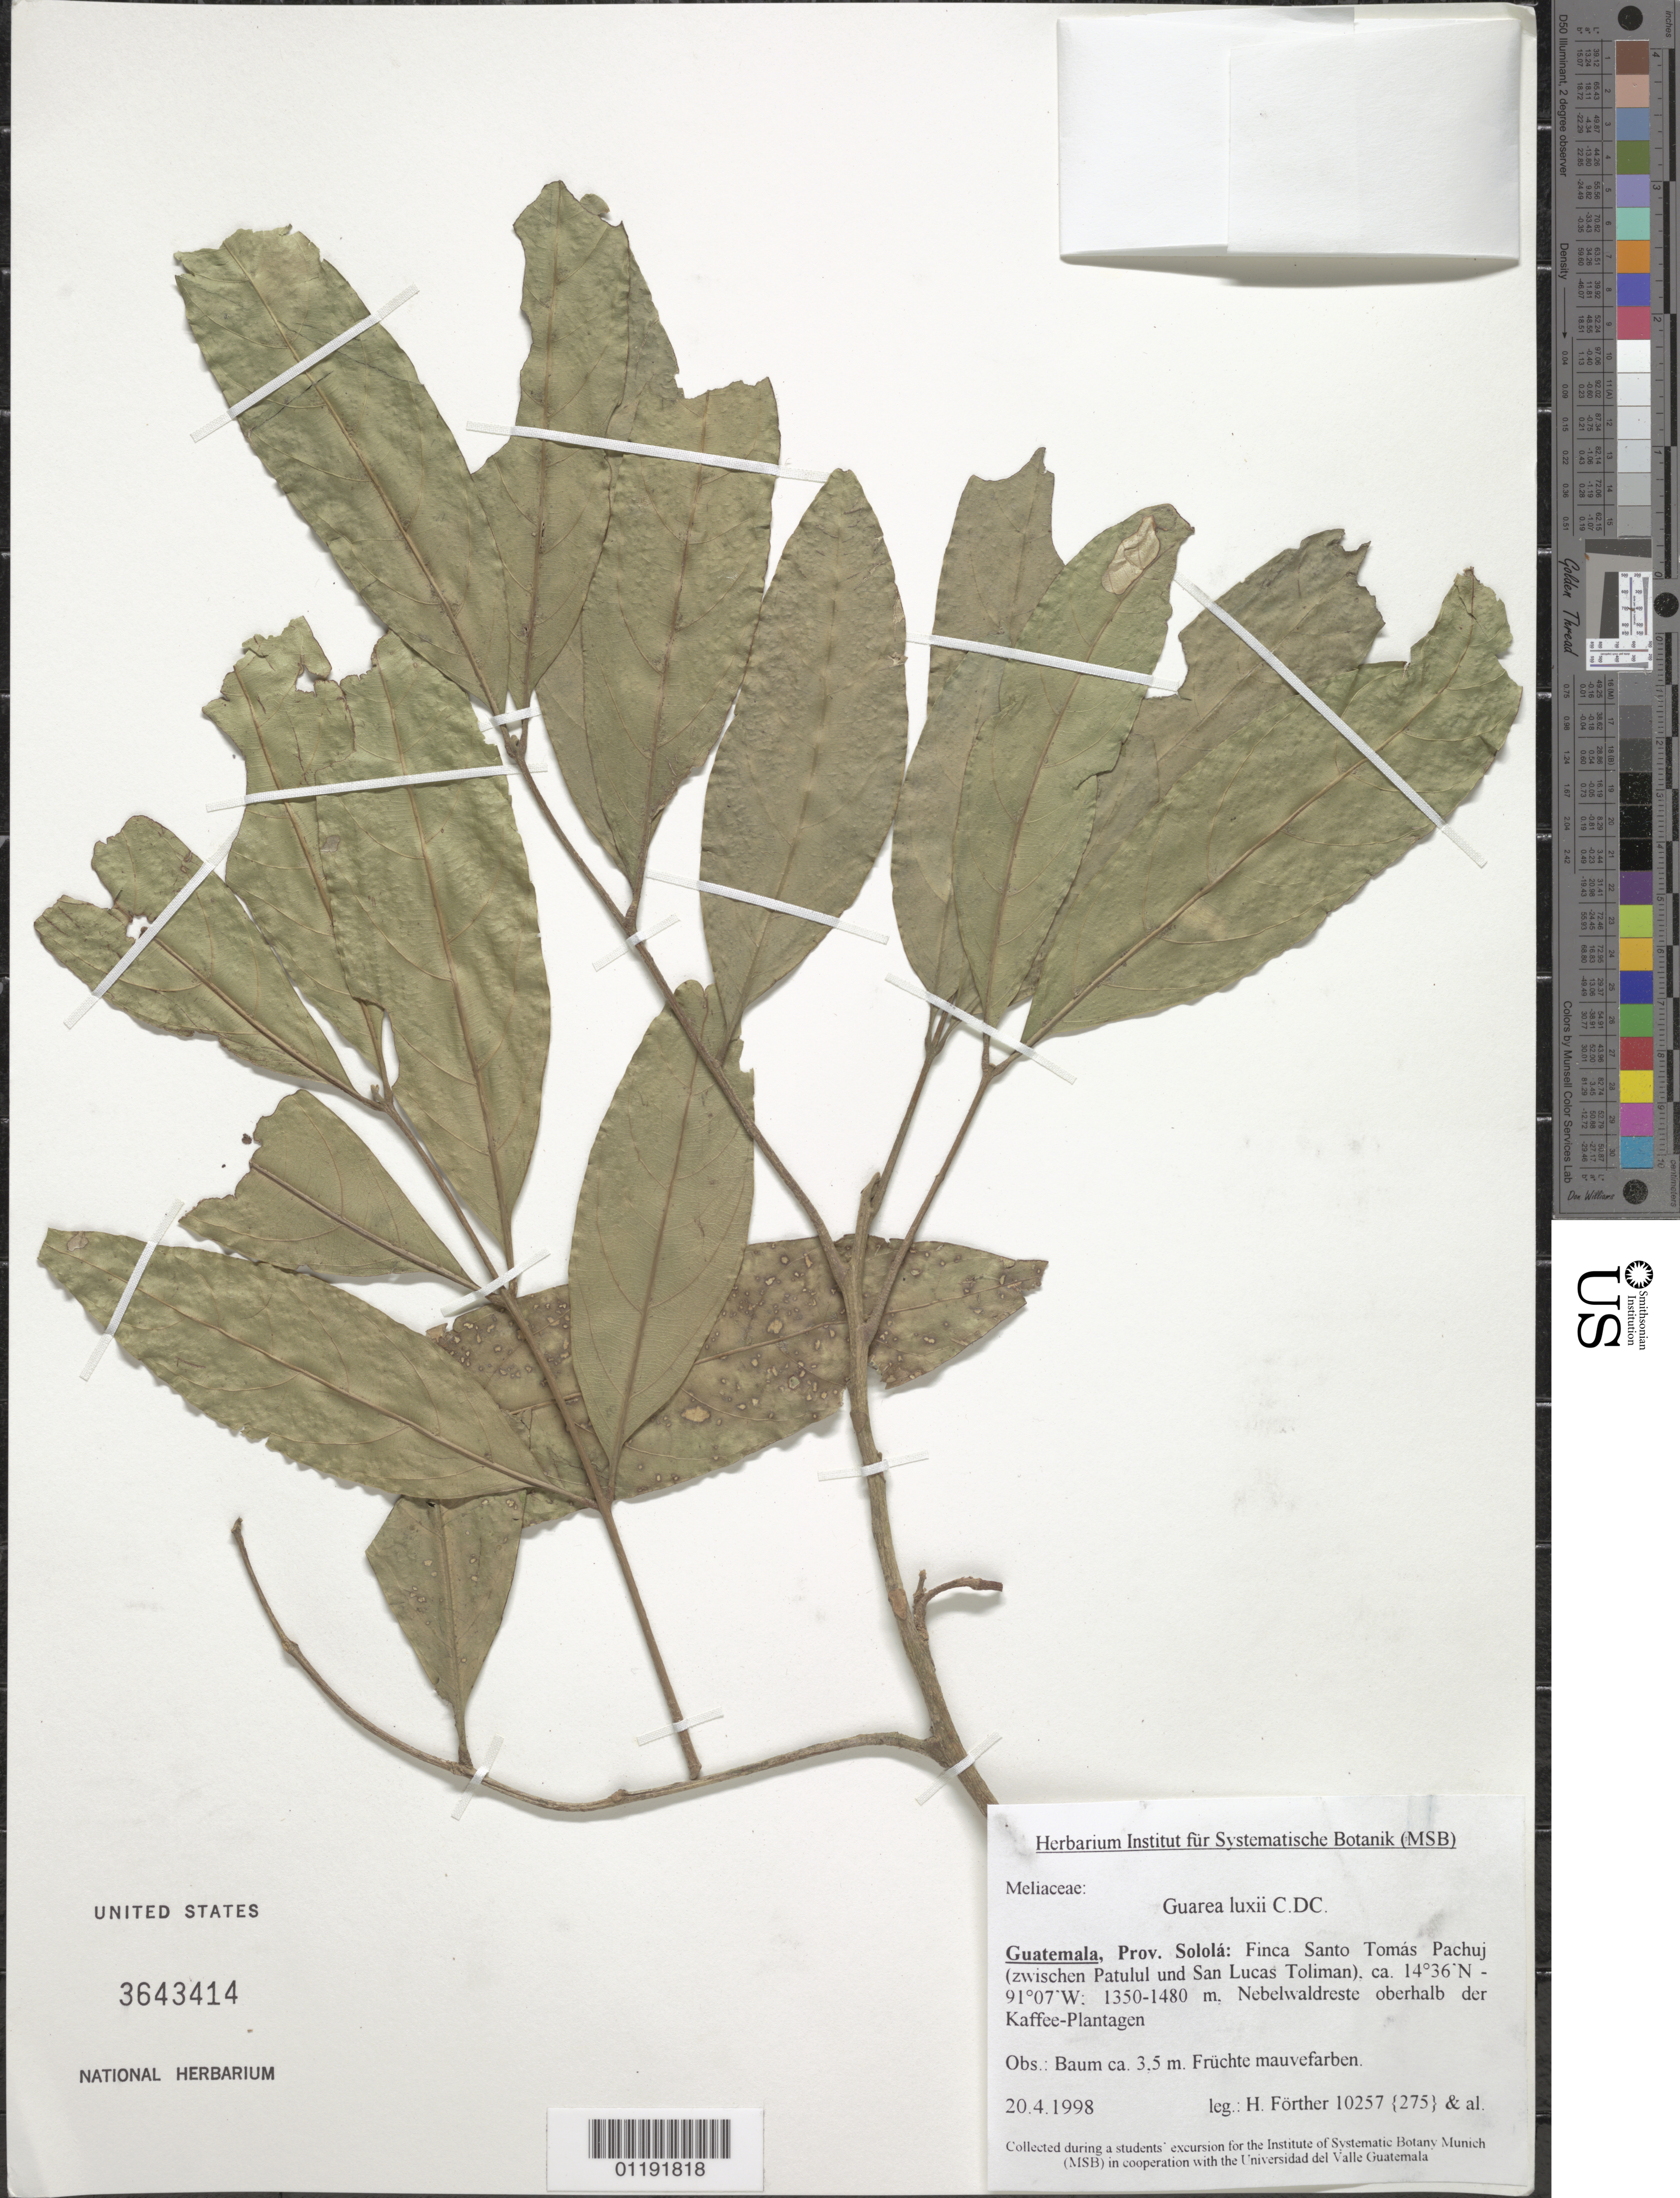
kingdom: Plantae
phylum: Tracheophyta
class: Magnoliopsida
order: Sapindales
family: Meliaceae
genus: Guarea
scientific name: Guarea luxii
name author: C. DC.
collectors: H. Fôrther et al.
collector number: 10257 {275}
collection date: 1998-04-20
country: Guatemala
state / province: Sololá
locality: Finca Santo Tomas Pachuj, between Patulul and San Lucas Toliman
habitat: Cloud forest above coffee plantations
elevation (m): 1225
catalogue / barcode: US 3643414